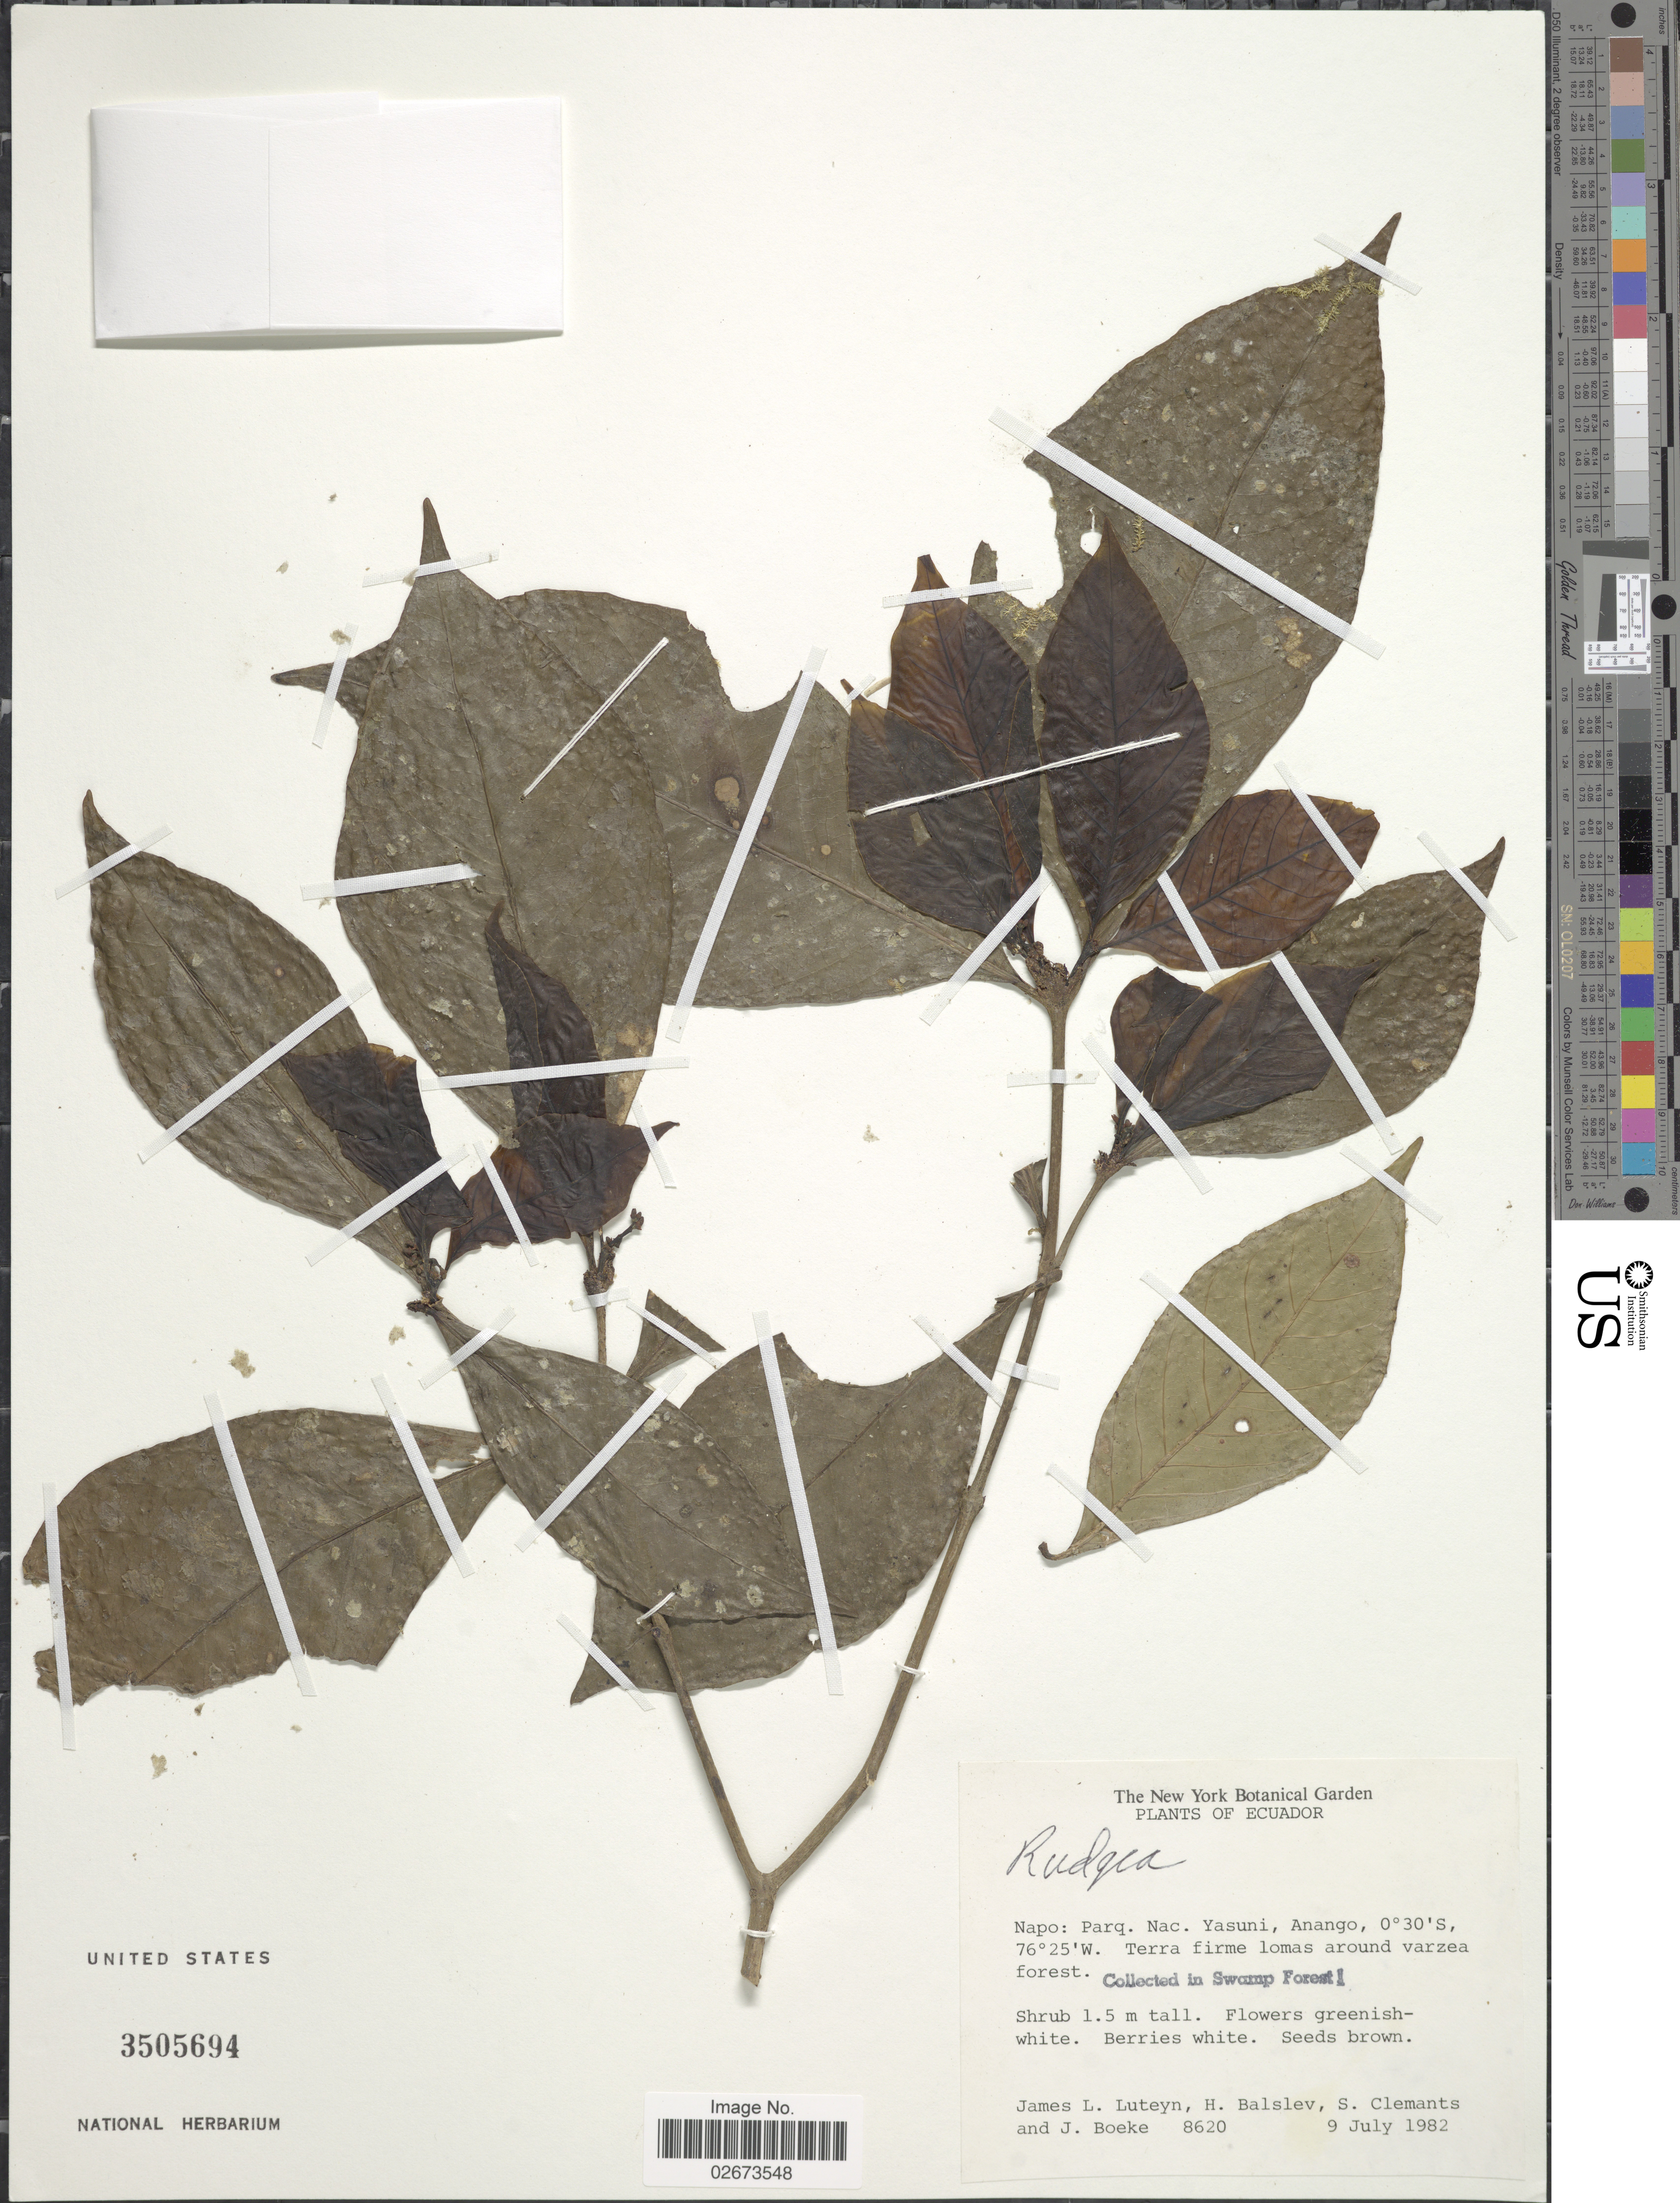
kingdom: Plantae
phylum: Tracheophyta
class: Magnoliopsida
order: Gentianales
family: Rubiaceae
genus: Rudgea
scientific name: Rudgea sp.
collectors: J. L. Luteyn, H. Balslev, S. Clemants & J. Boeke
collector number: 8620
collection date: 1982-07-09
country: Ecuador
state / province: Napo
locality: Napo: Parq. Nac. Yasuni, Anango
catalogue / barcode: US 3505694